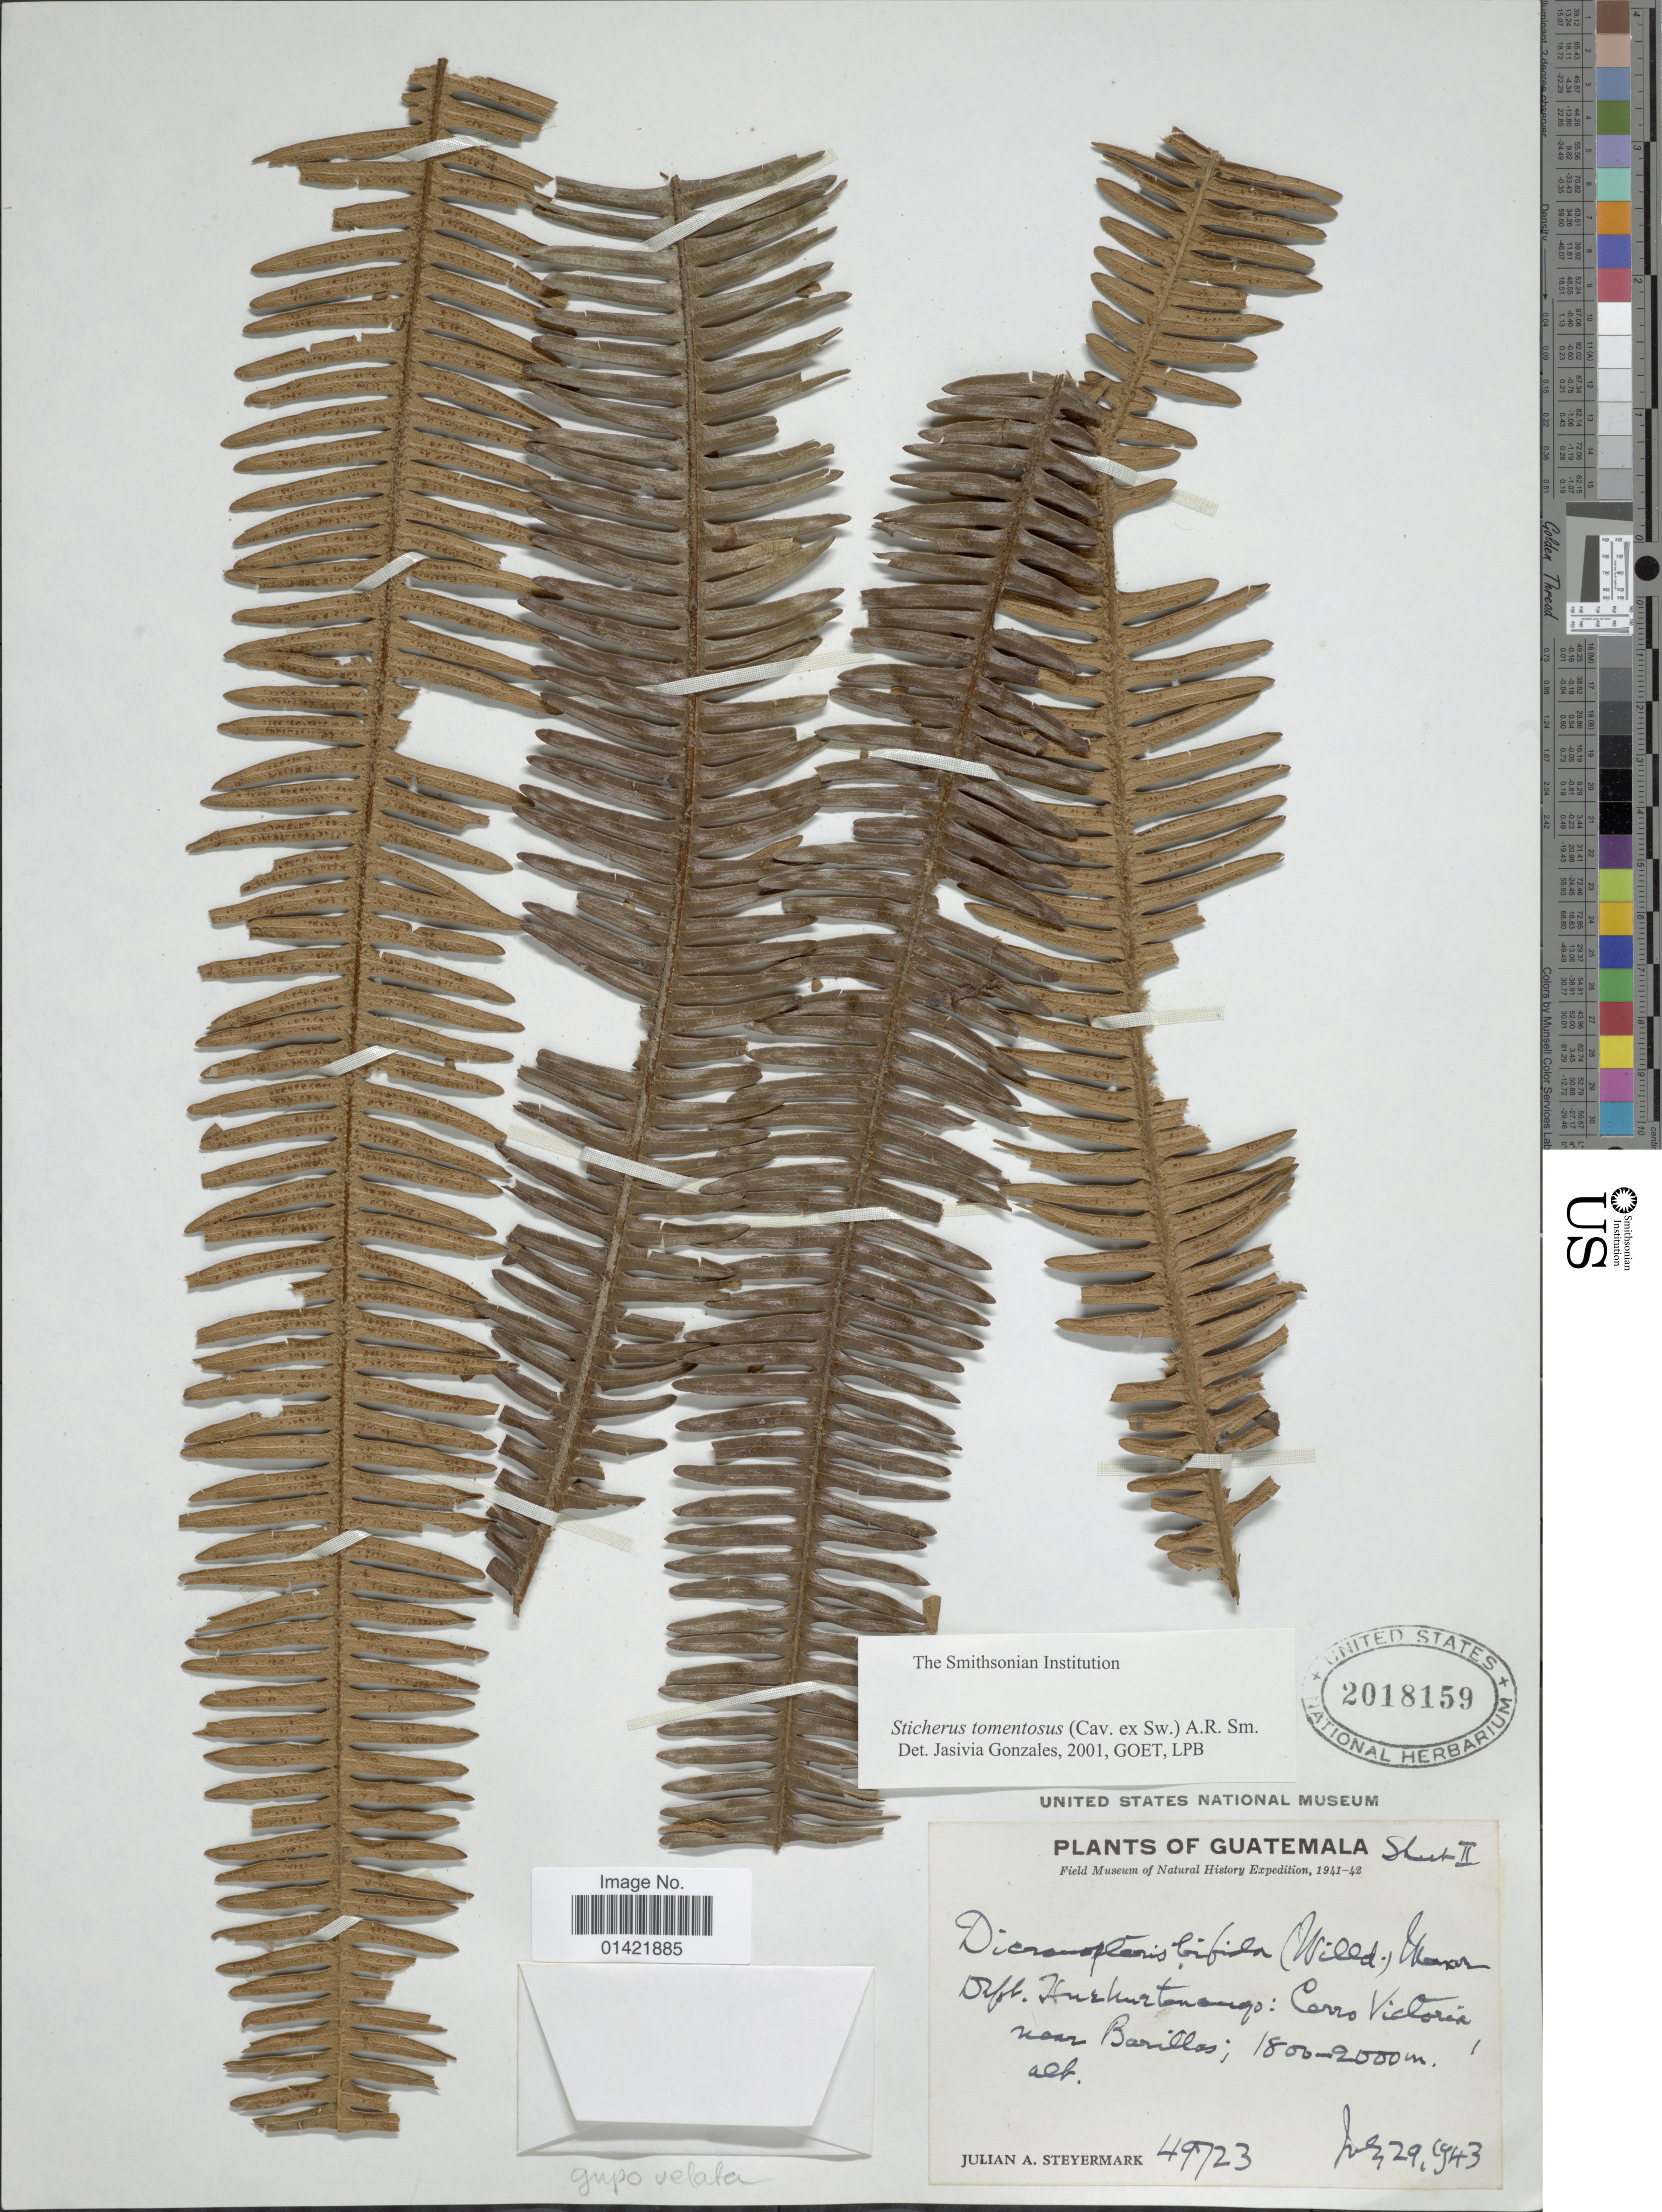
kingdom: Plantae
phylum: Tracheophyta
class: Polypodiopsida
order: Gleicheniales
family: Gleicheniaceae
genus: Sticherus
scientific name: Sticherus tomentosus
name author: (Cav. ex Sw.) A.R. Sm.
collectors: J. Steyermark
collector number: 49723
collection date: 1943-07-29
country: Guatemala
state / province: Huehuetenango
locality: Carro Victoria, near Barillos.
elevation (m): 1800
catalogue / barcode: US 2018159